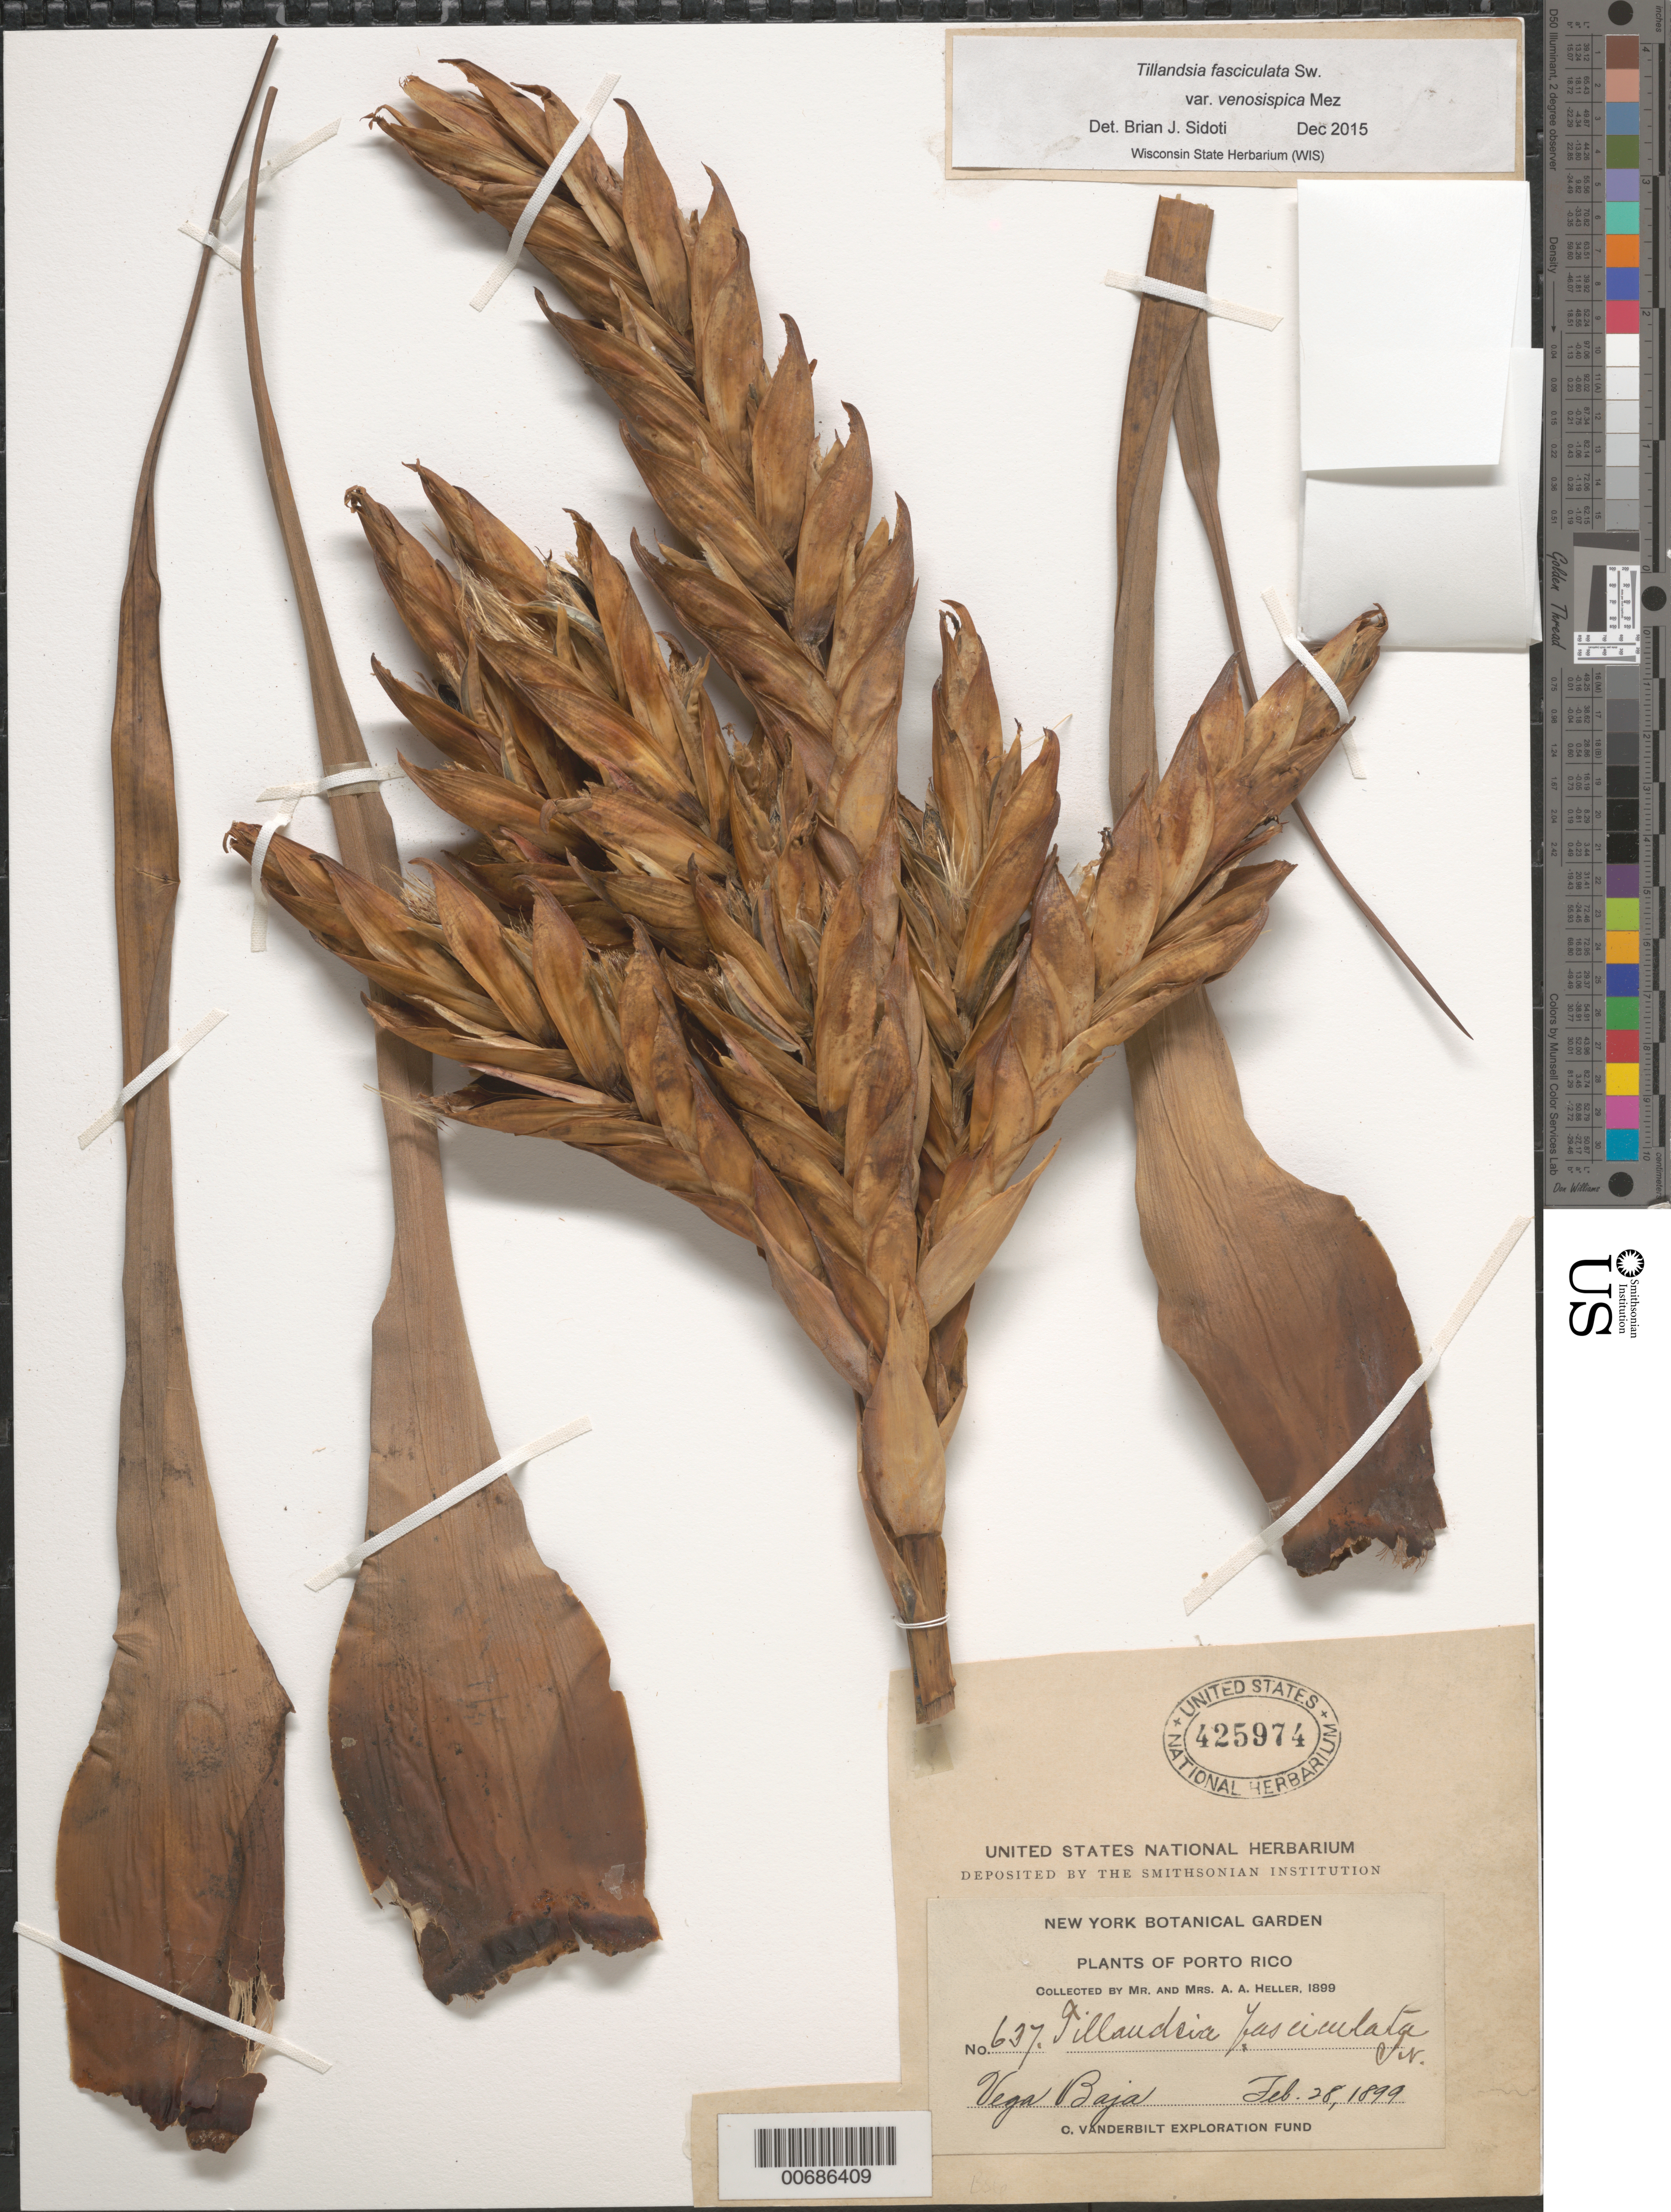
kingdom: Plantae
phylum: Tracheophyta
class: Liliopsida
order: Poales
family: Bromeliaceae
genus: Tillandsia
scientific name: Tillandsia fasciculata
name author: Sw.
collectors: A. A. Heller & -- Heller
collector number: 637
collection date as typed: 28 Feb 1899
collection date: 1899-02-28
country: Puerto Rico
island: Greater Antilles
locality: Vega Baja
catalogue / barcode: US 425974